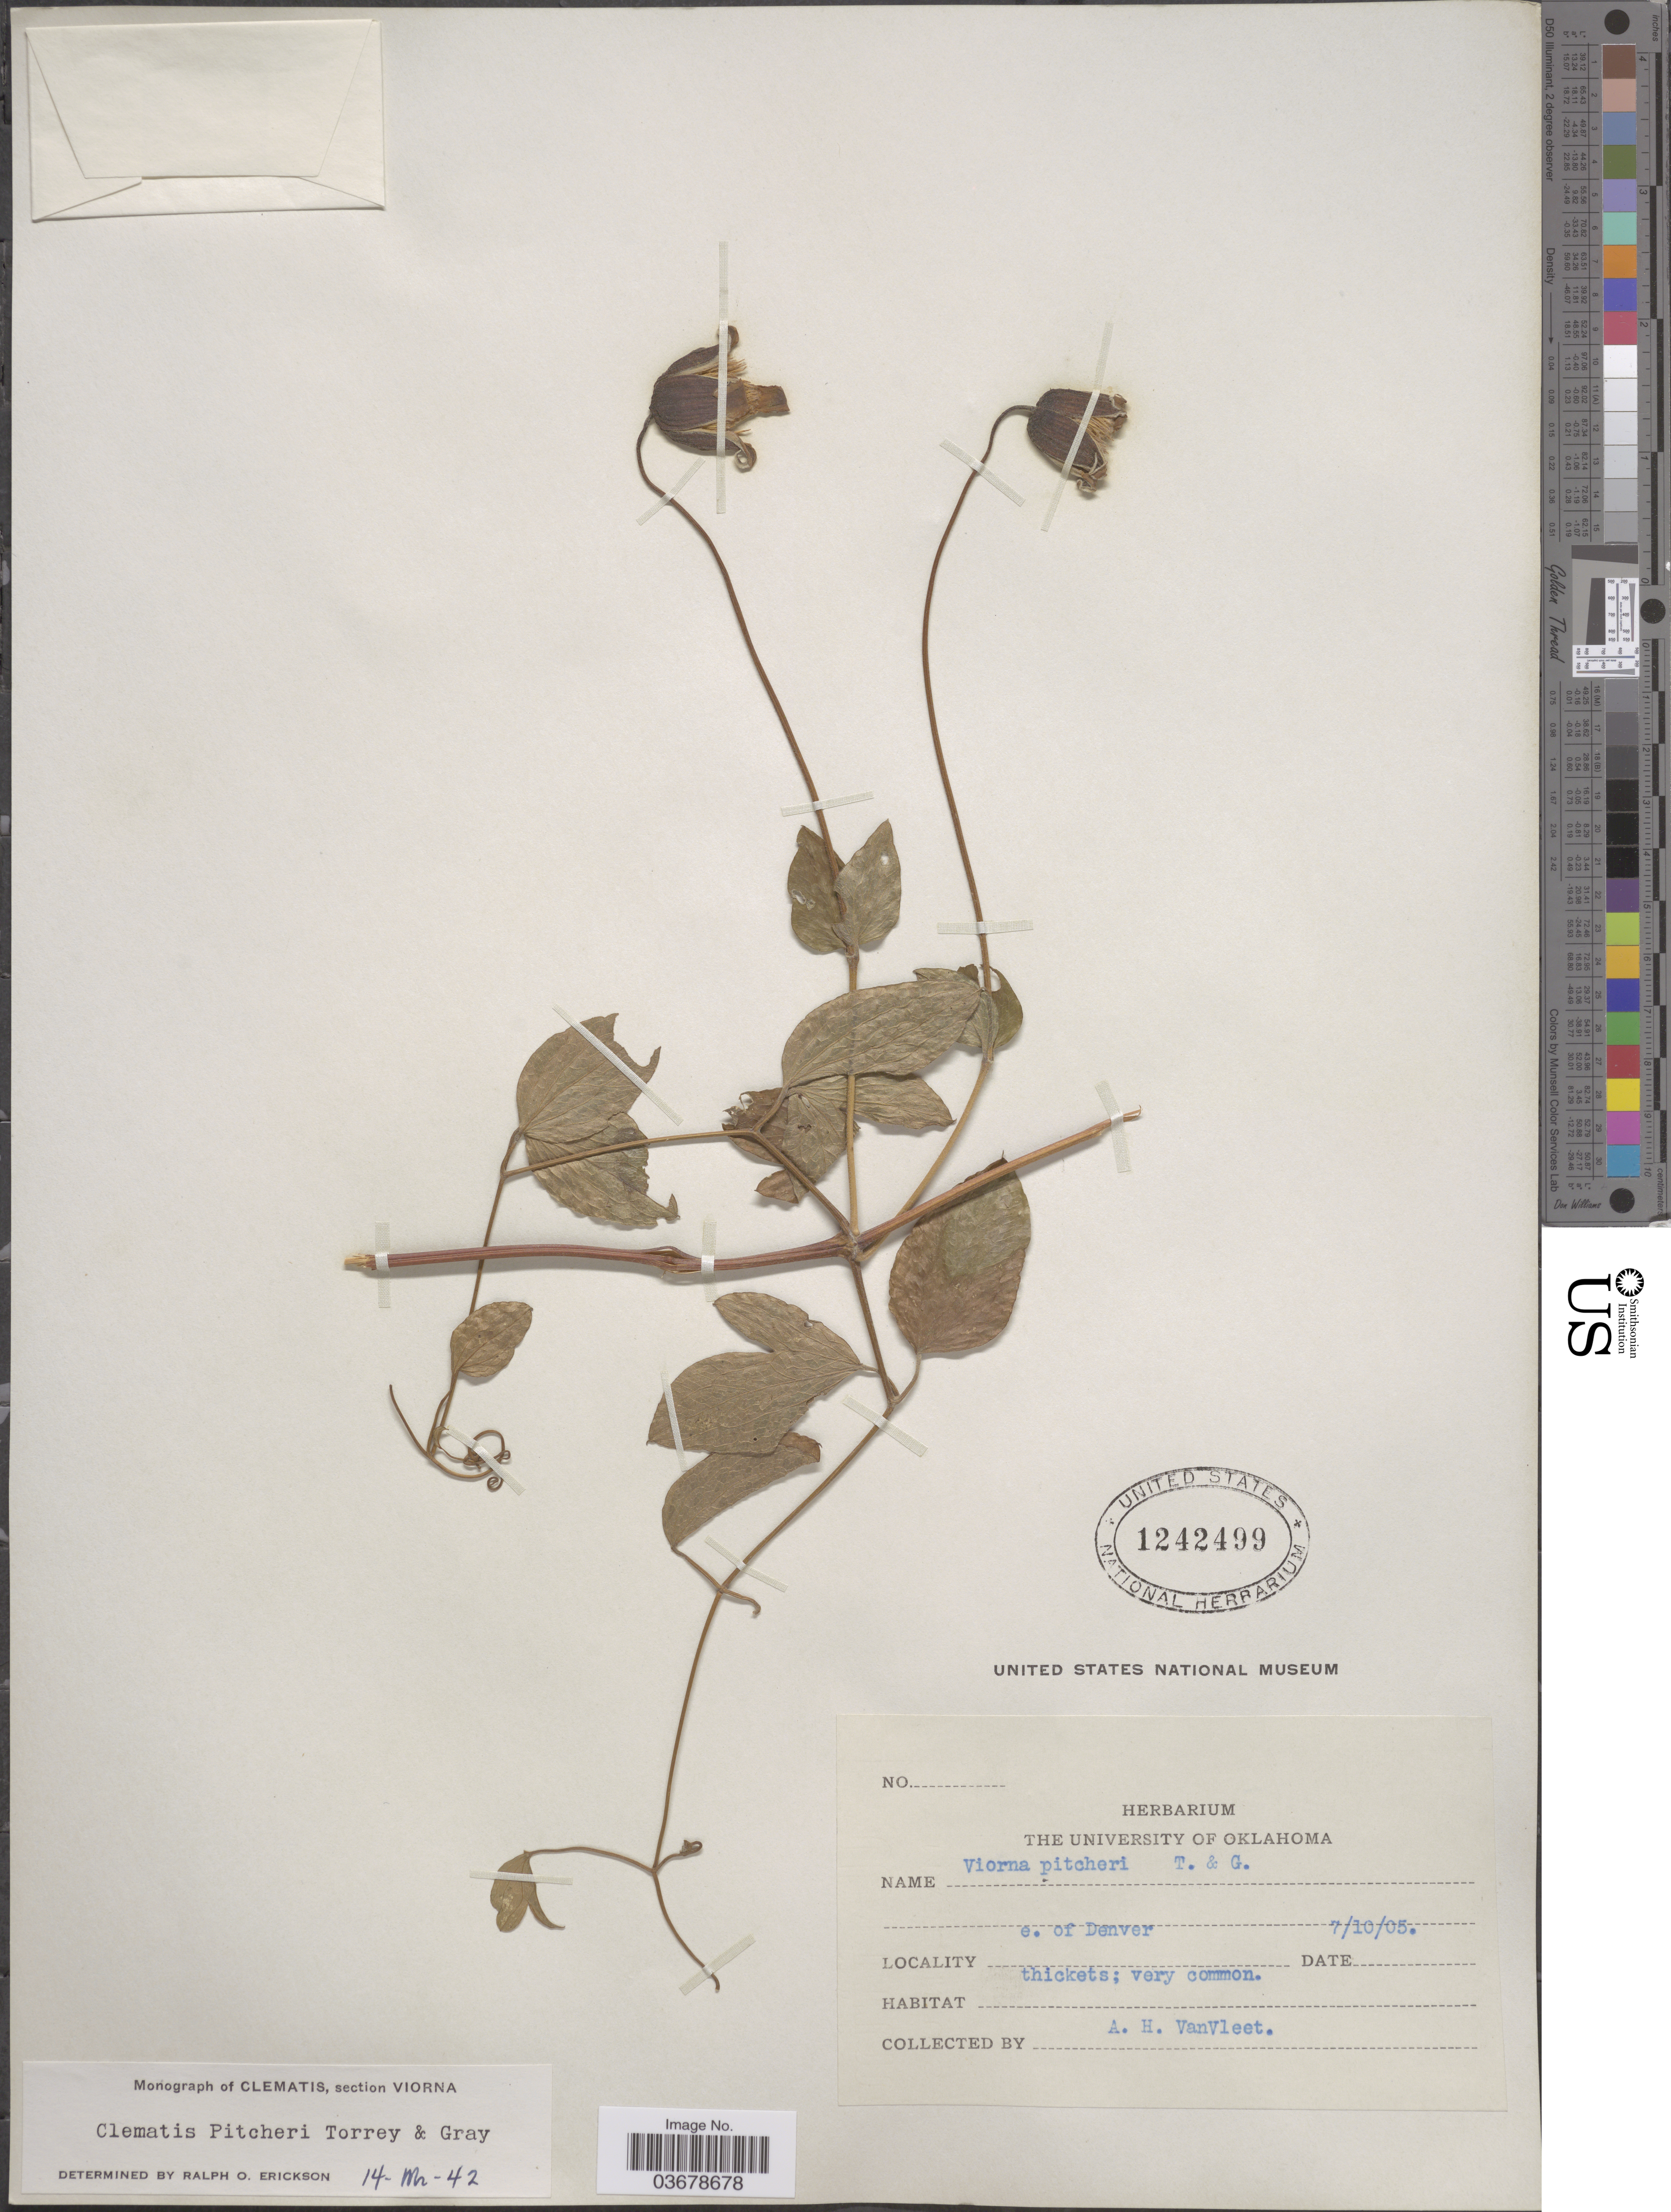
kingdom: Plantae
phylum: Tracheophyta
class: Magnoliopsida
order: Ranunculales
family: Ranunculaceae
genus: Clematis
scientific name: Clematis viorna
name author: L.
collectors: A. H. Van Vleet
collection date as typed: Transcribed d/m/y: 10/7/5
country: United States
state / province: Oklahoma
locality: E. of Denver.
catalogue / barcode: US 1242499